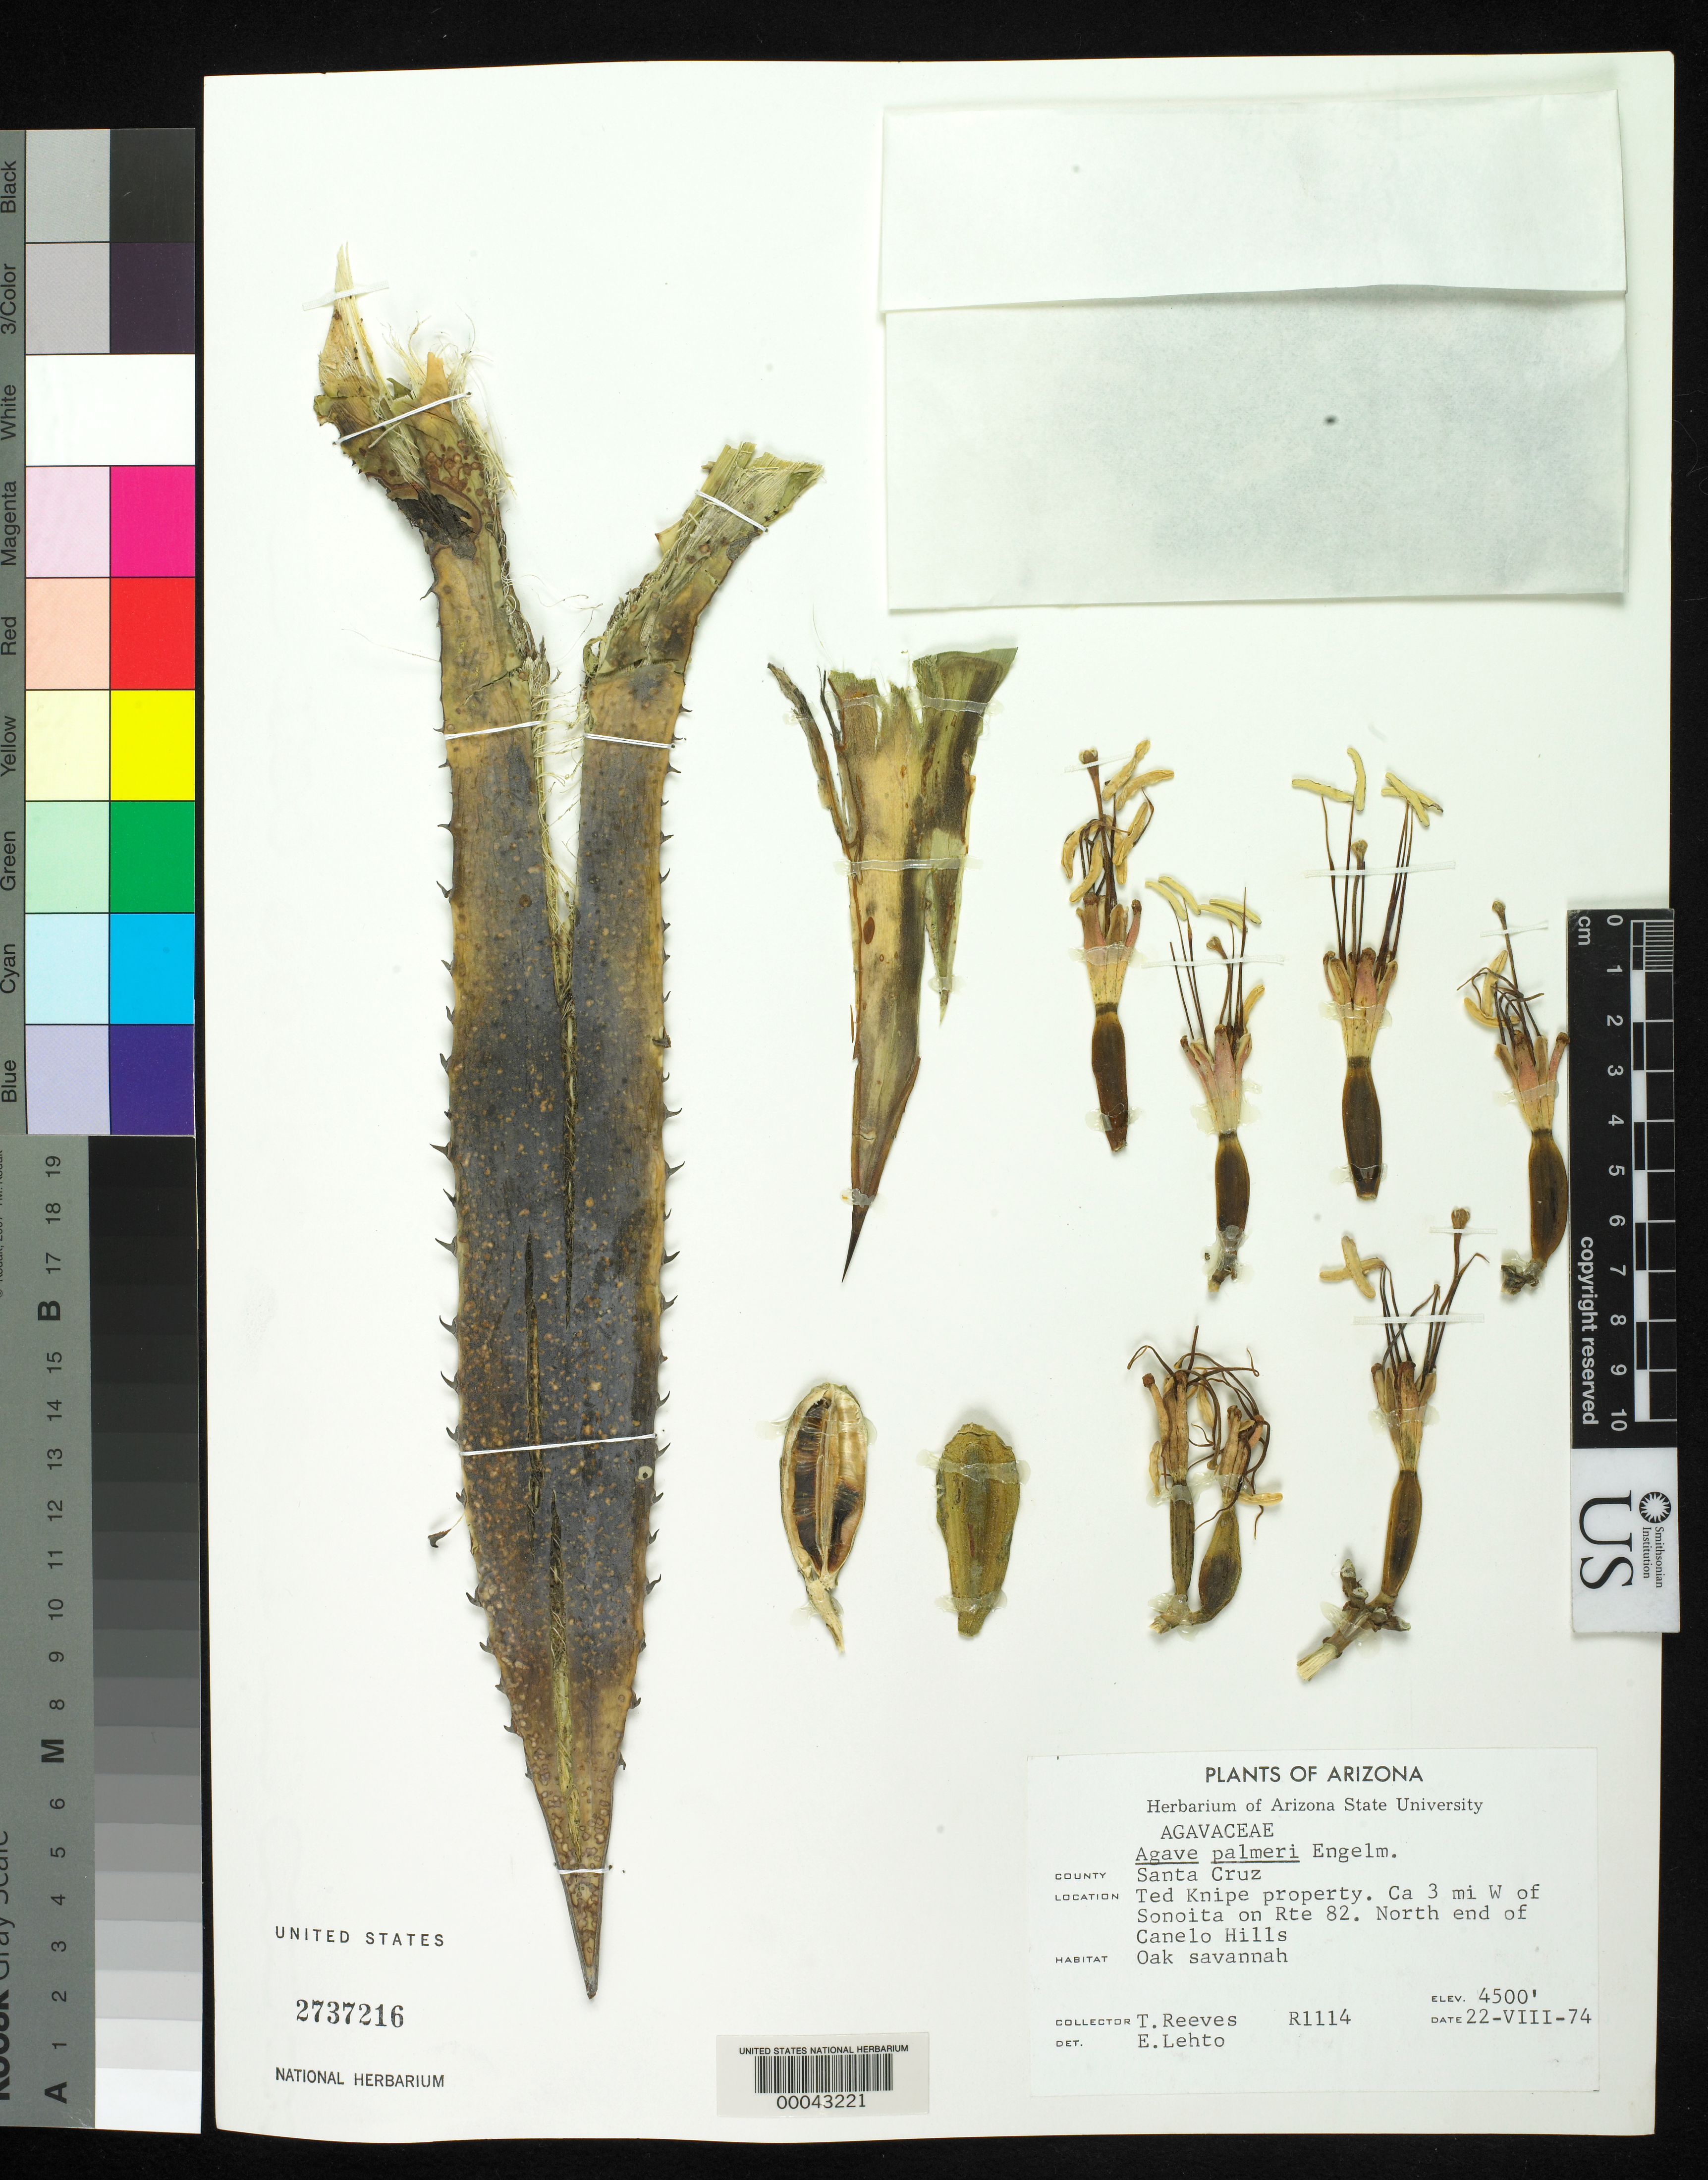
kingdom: Plantae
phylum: Tracheophyta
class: Liliopsida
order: Asparagales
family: Asparagaceae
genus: Agave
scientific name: Agave palmeri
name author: Engelm.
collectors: E. Lehto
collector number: R1114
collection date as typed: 22 Aug 1974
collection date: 1974-08-22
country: United States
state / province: Arizona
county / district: Santa Cruz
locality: Ted knipe property; ca 3 mi w of sonoita on rte 82; n end of canelo hills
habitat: Oak savannah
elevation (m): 1372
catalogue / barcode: US 2737216